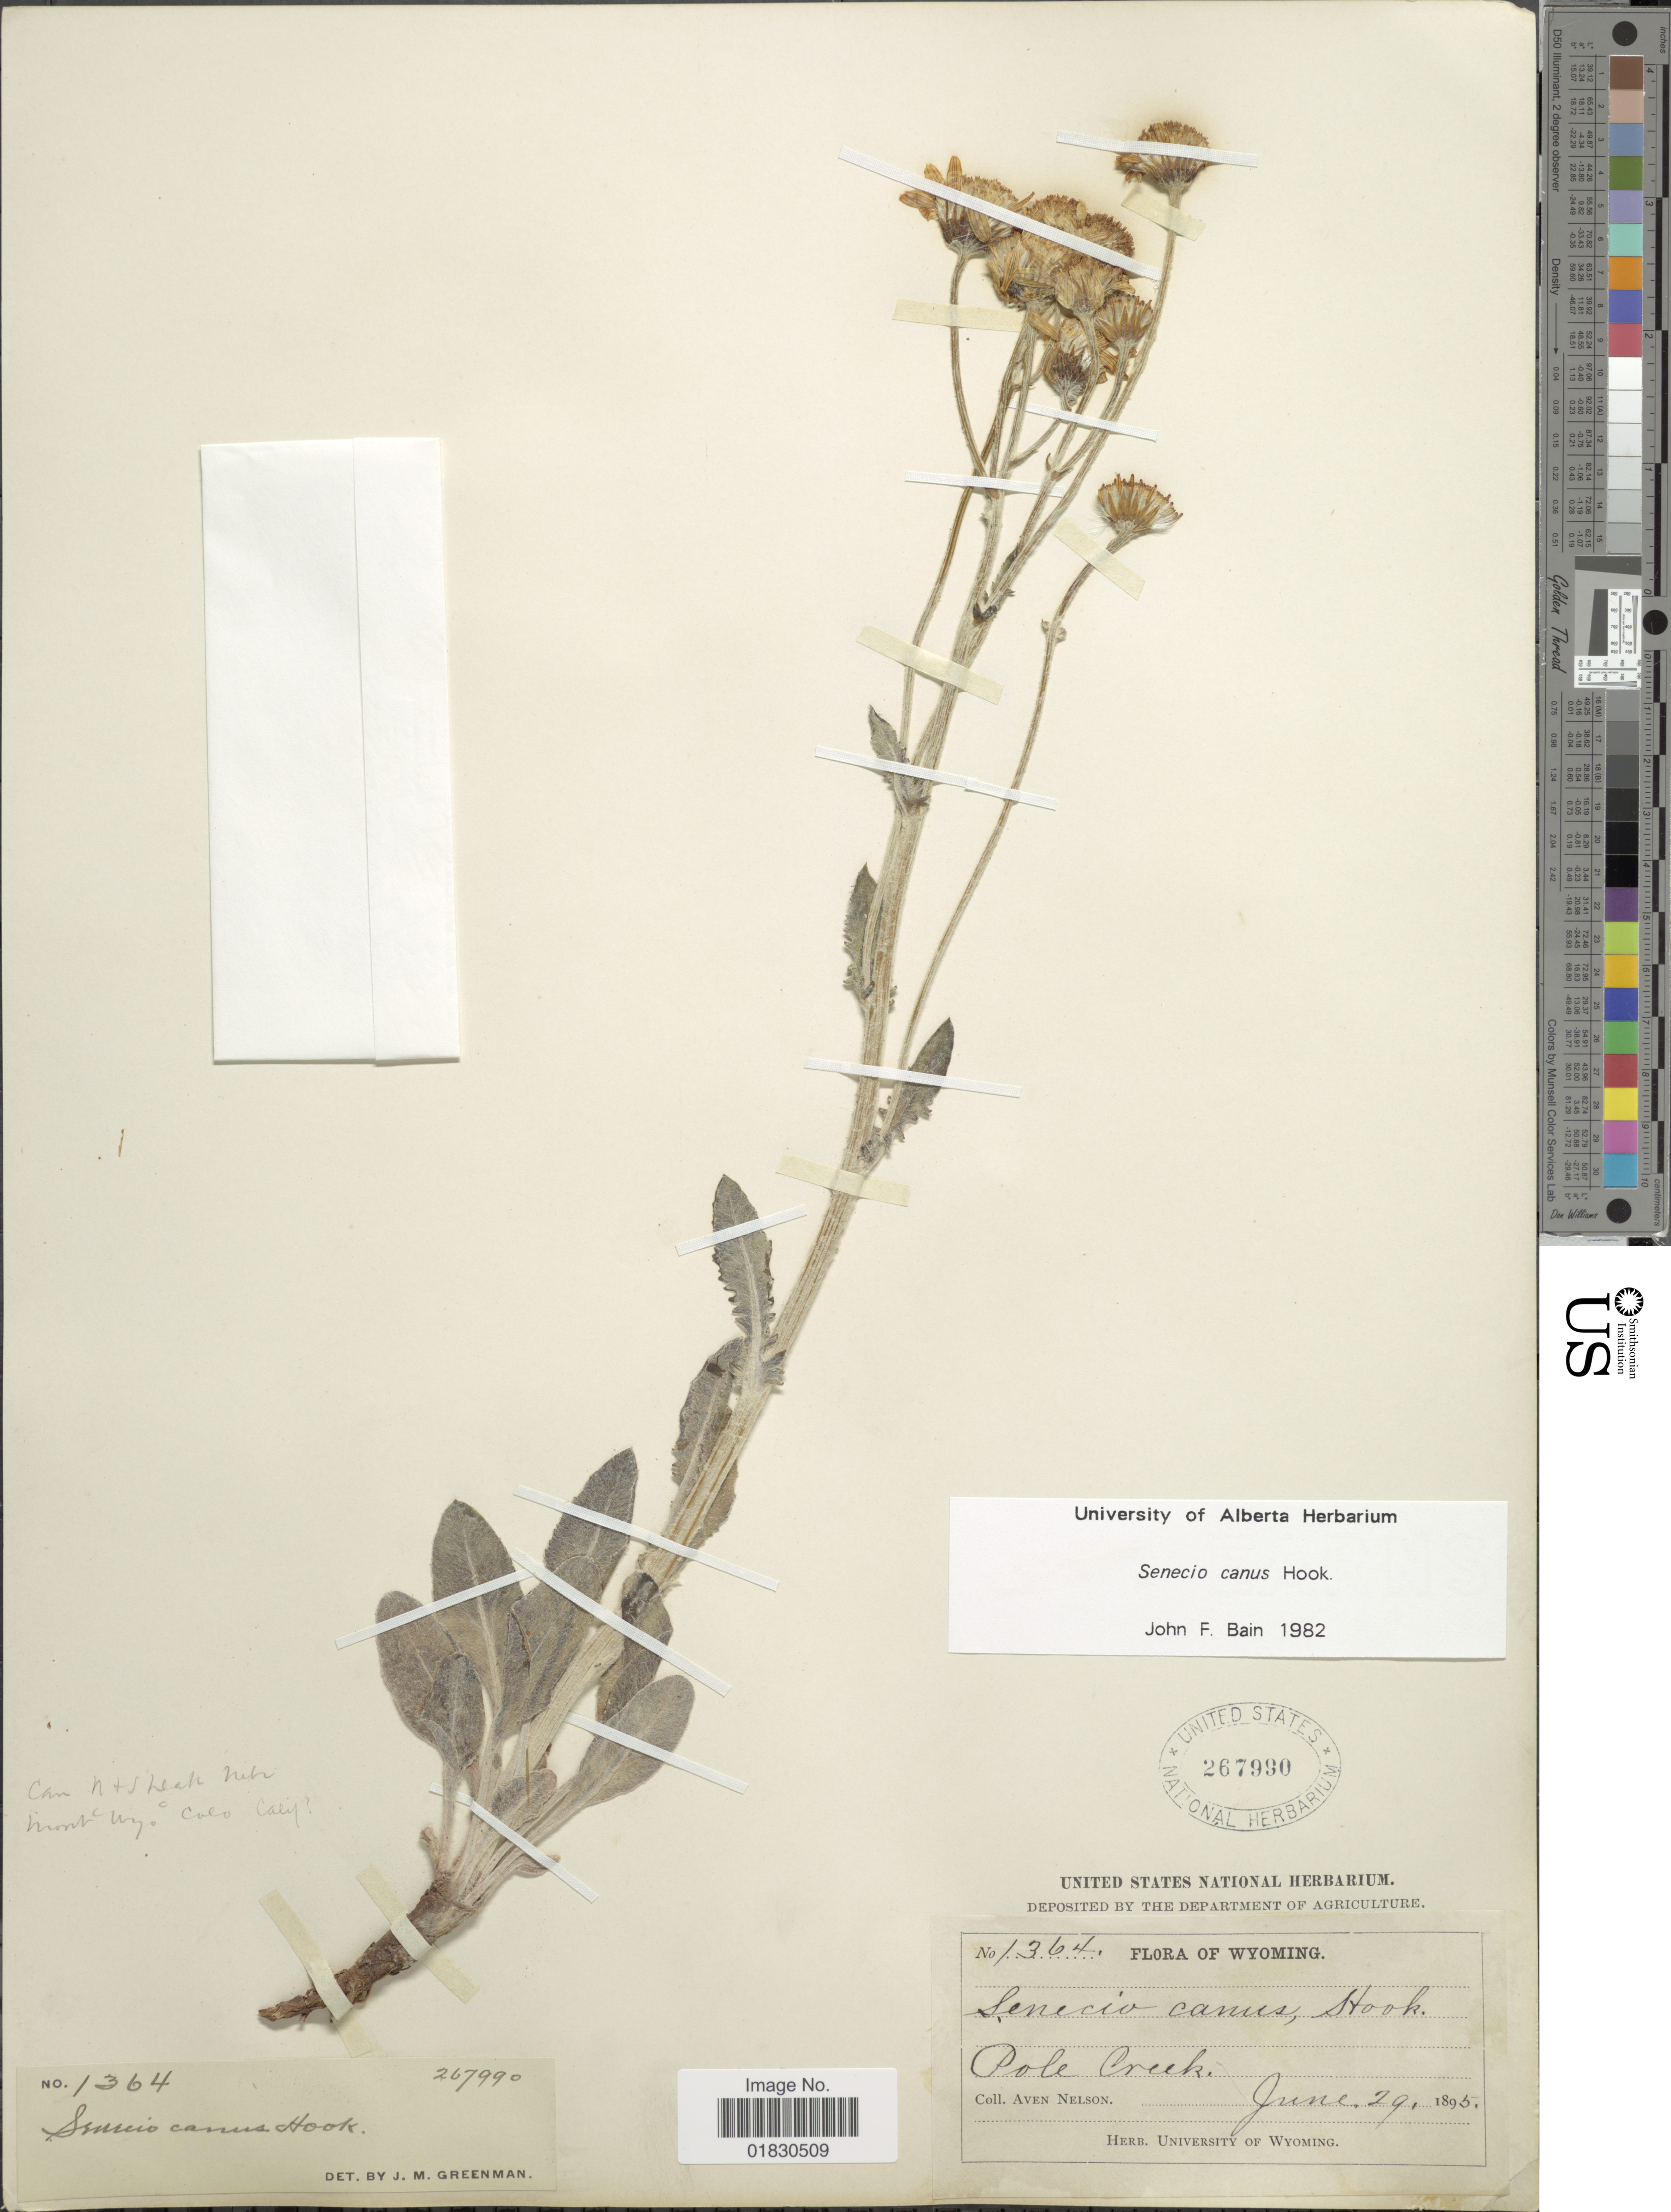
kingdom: Plantae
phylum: Tracheophyta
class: Magnoliopsida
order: Asterales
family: Asteraceae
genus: Packera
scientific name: Packera cana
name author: (Hook.) W.A. Weber & Á. Löve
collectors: A. Nelson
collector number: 1364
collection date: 1895-06-29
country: United States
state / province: Wyoming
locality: Pole Creek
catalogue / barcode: US 267990